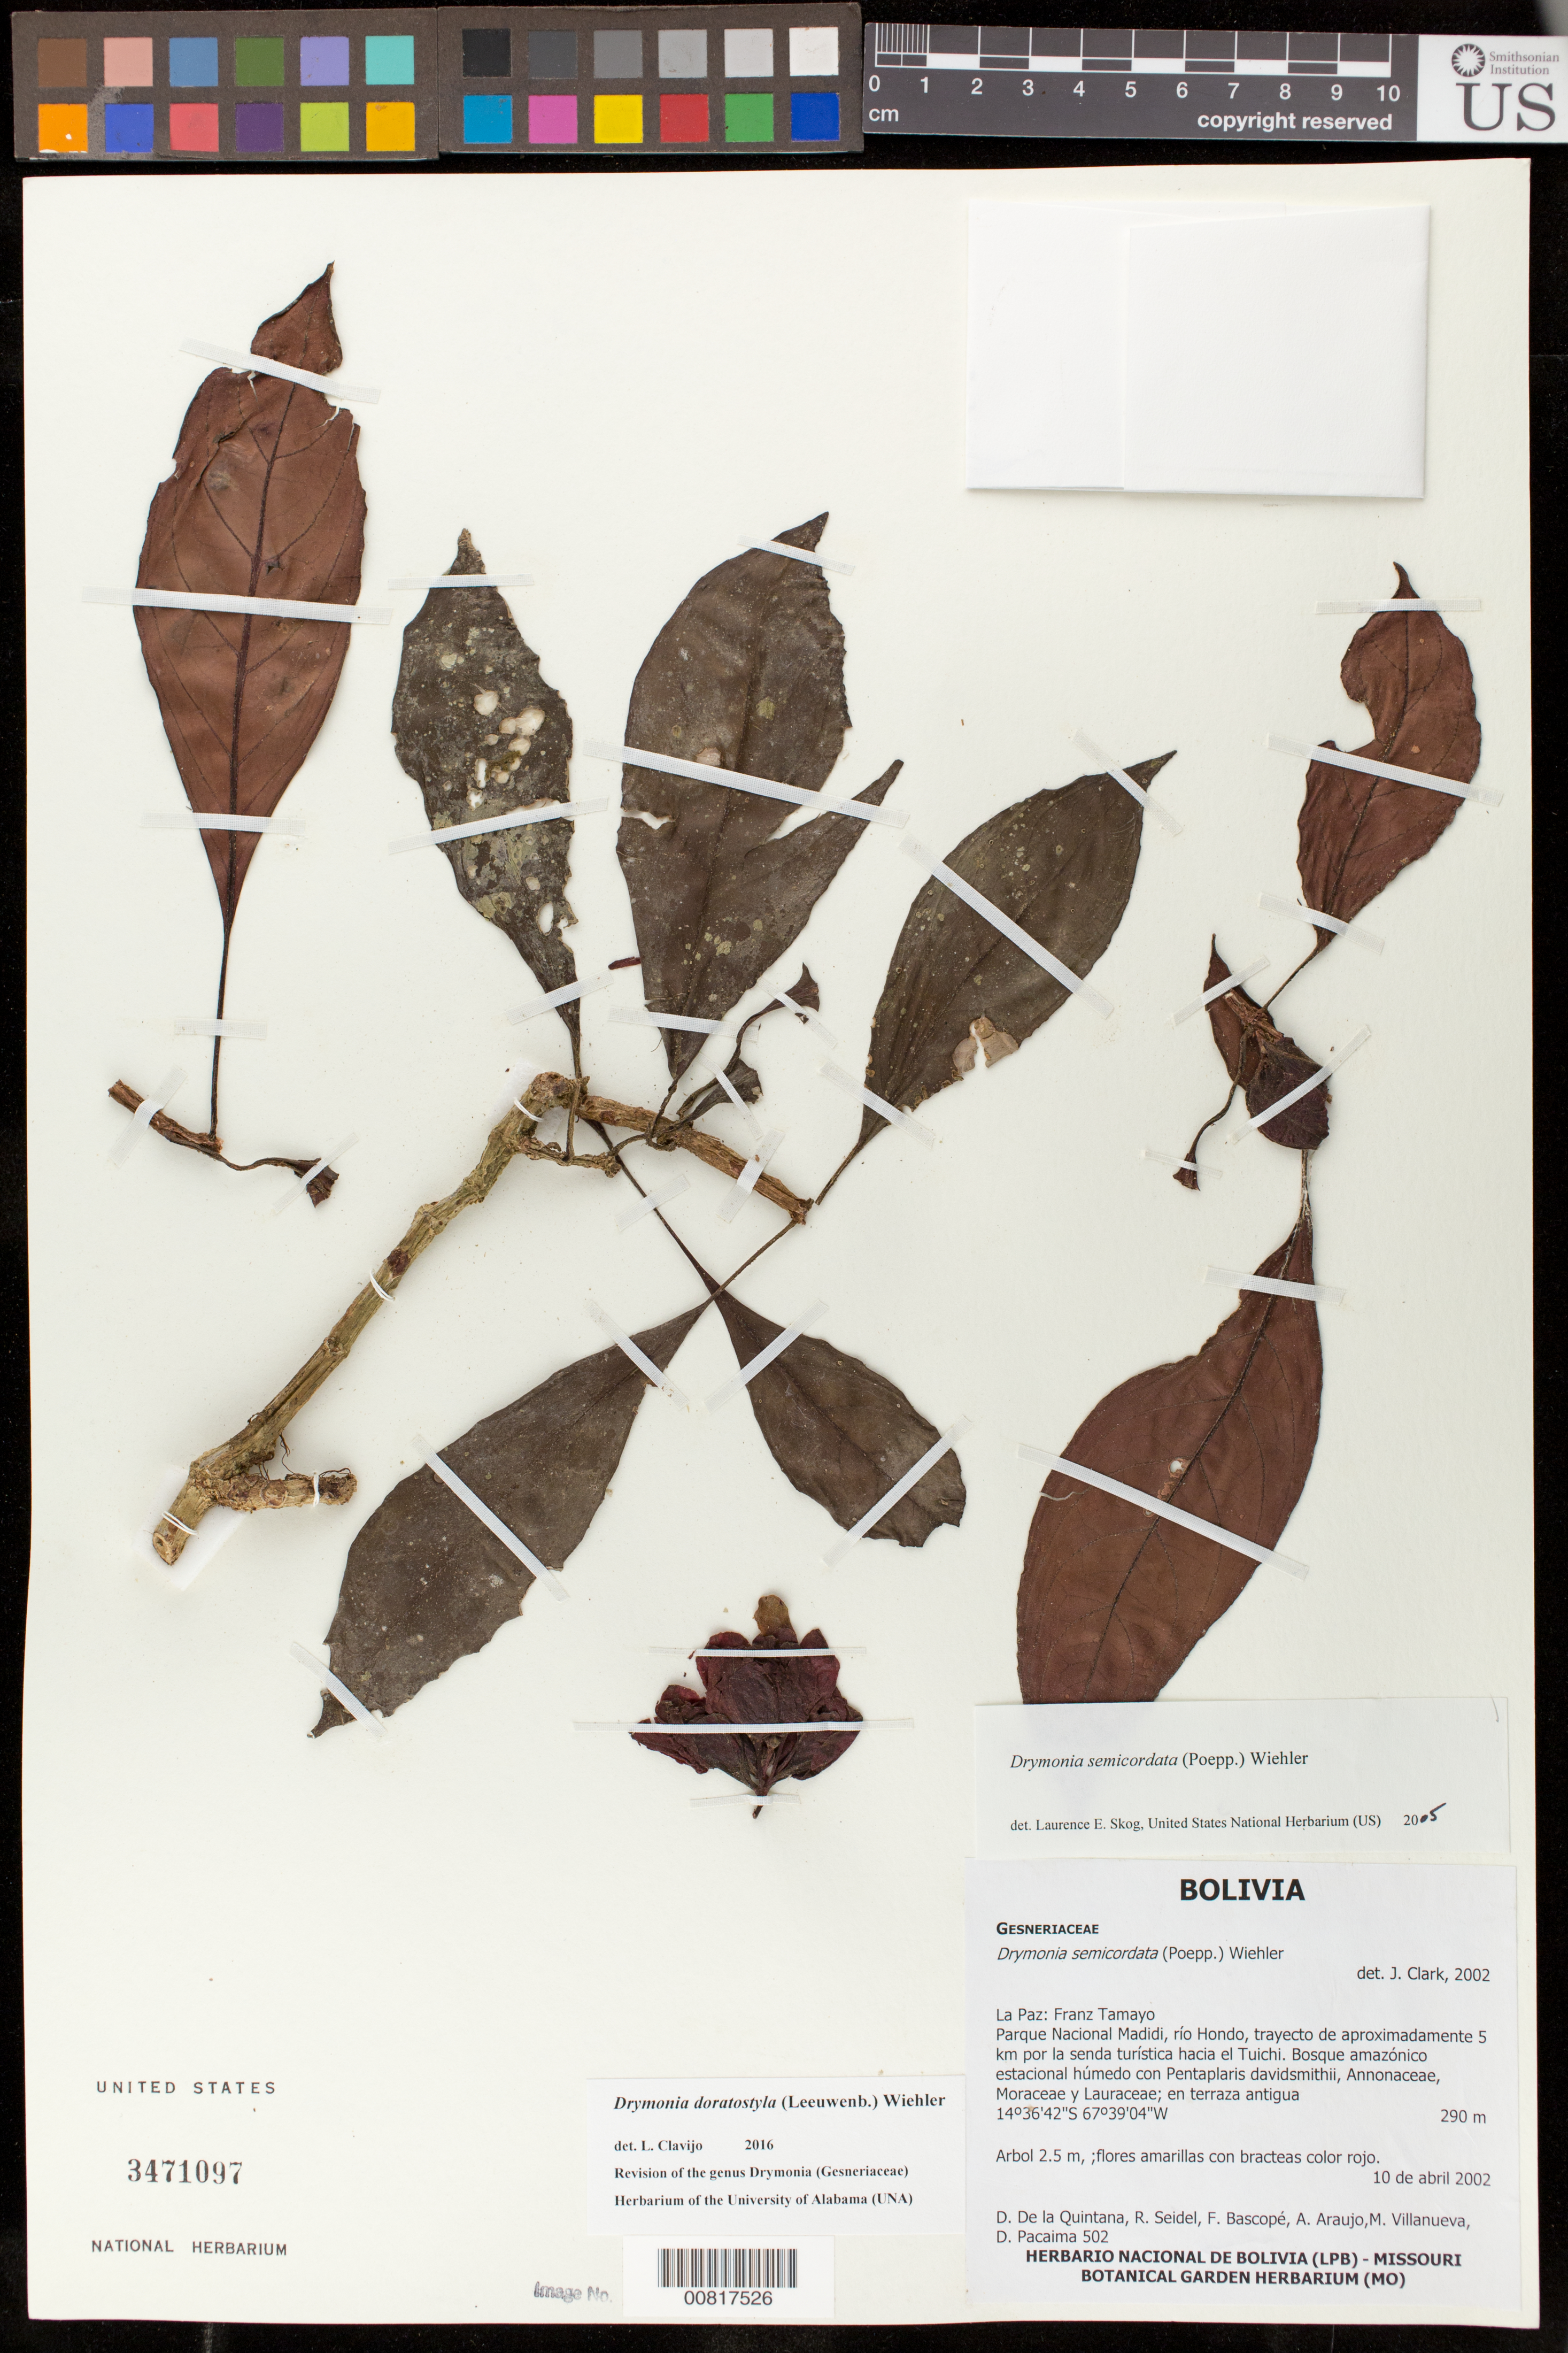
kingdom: Plantae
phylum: Tracheophyta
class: Magnoliopsida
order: Lamiales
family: Gesneriaceae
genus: Drymonia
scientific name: Drymonia doratostyla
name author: (Leeuwenb.) Wiehler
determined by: Clavijo, L.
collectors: D. De la Quintana, R. Seidel, F. Bascope, A. Araujo, M. Villanueva & D. Pacaima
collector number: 502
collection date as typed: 10 Apr 2002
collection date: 2002-04-10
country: Bolivia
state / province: La Paz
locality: La Paz: Franz Tamayo. Parque Nacional Madidi, río Hondo, trayecto de aproximadamente 5 km por la senda turística hacia el Tuichi.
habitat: Bosque amazónico estacional húmedo; en terraza antigua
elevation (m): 290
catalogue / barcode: US 3471097